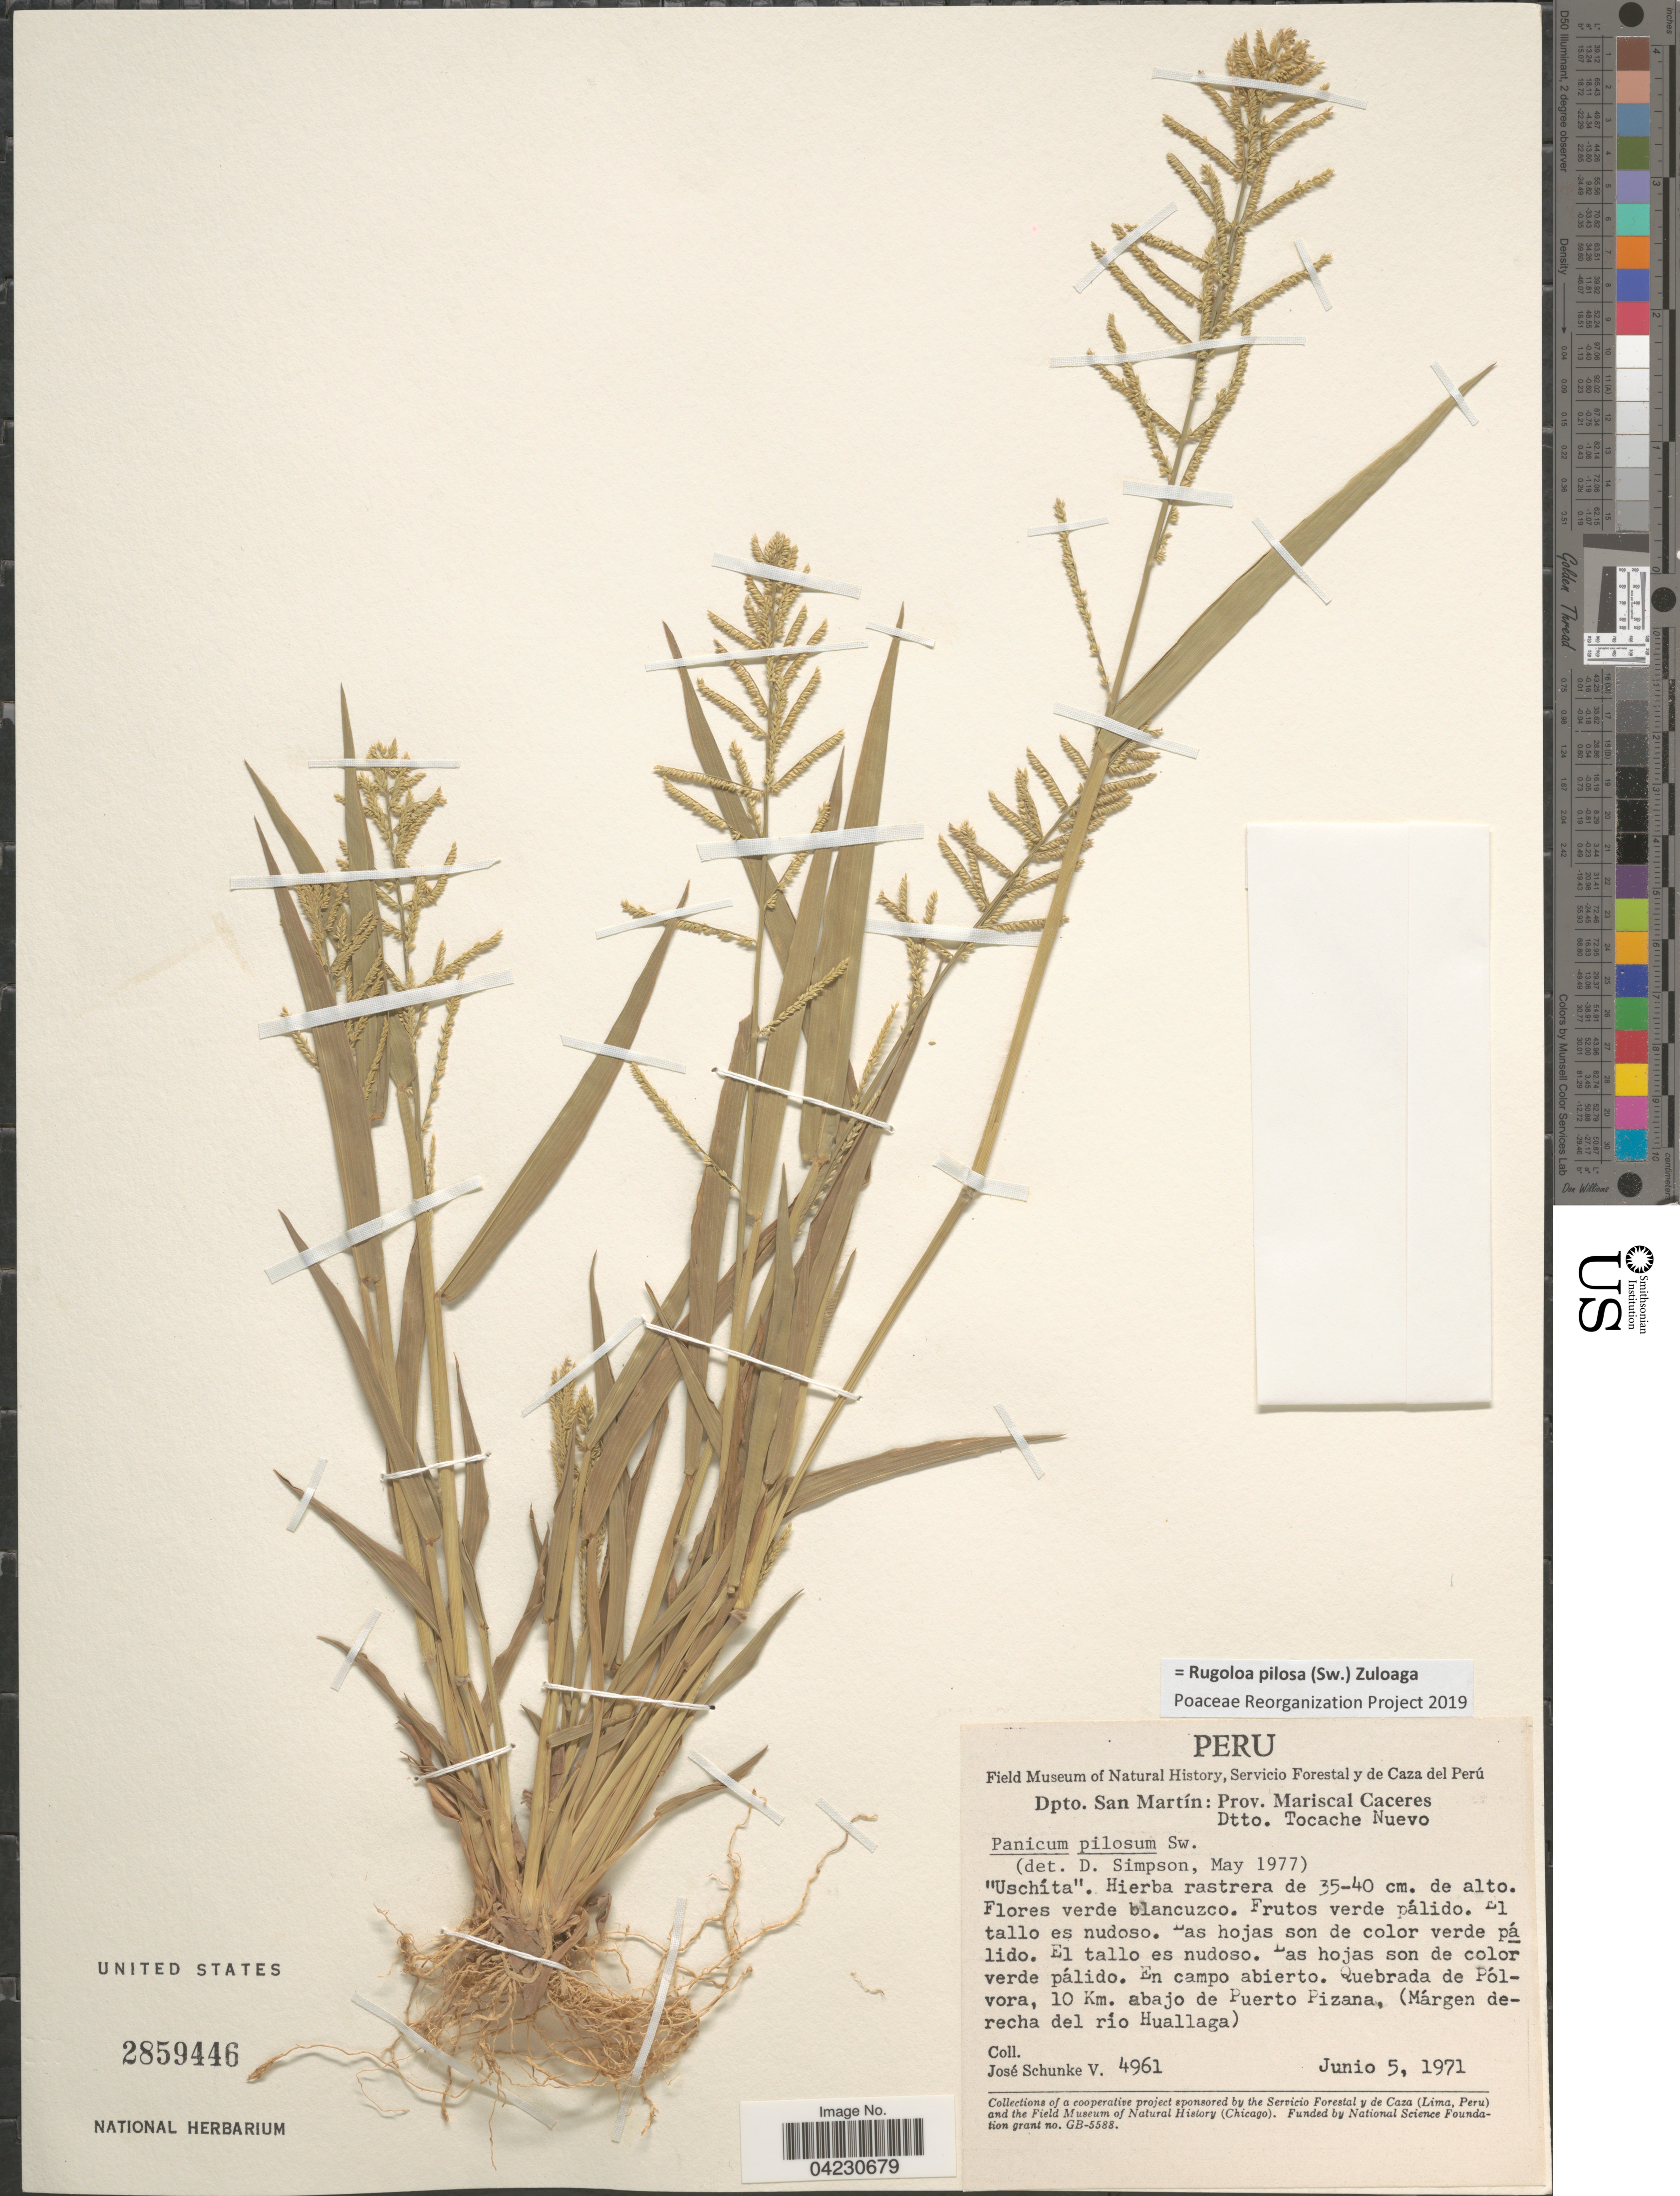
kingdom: Plantae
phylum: Tracheophyta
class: Liliopsida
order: Poales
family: Poaceae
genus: Rugoloa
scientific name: Rugoloa pilosa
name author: (Sw.) Zuloaga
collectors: J. Schunke Vigo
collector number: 4961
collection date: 1971-06-05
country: Peru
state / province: San Martín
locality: Dpto. San Martín: Prov. Mariscal Caceres. Dtto. Tocache Nuevo. Quebrada de Pólvora, 10 Km. abajo de Puerto Pizana, (Márgen derecha del río Huallaga).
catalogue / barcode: US 2859446